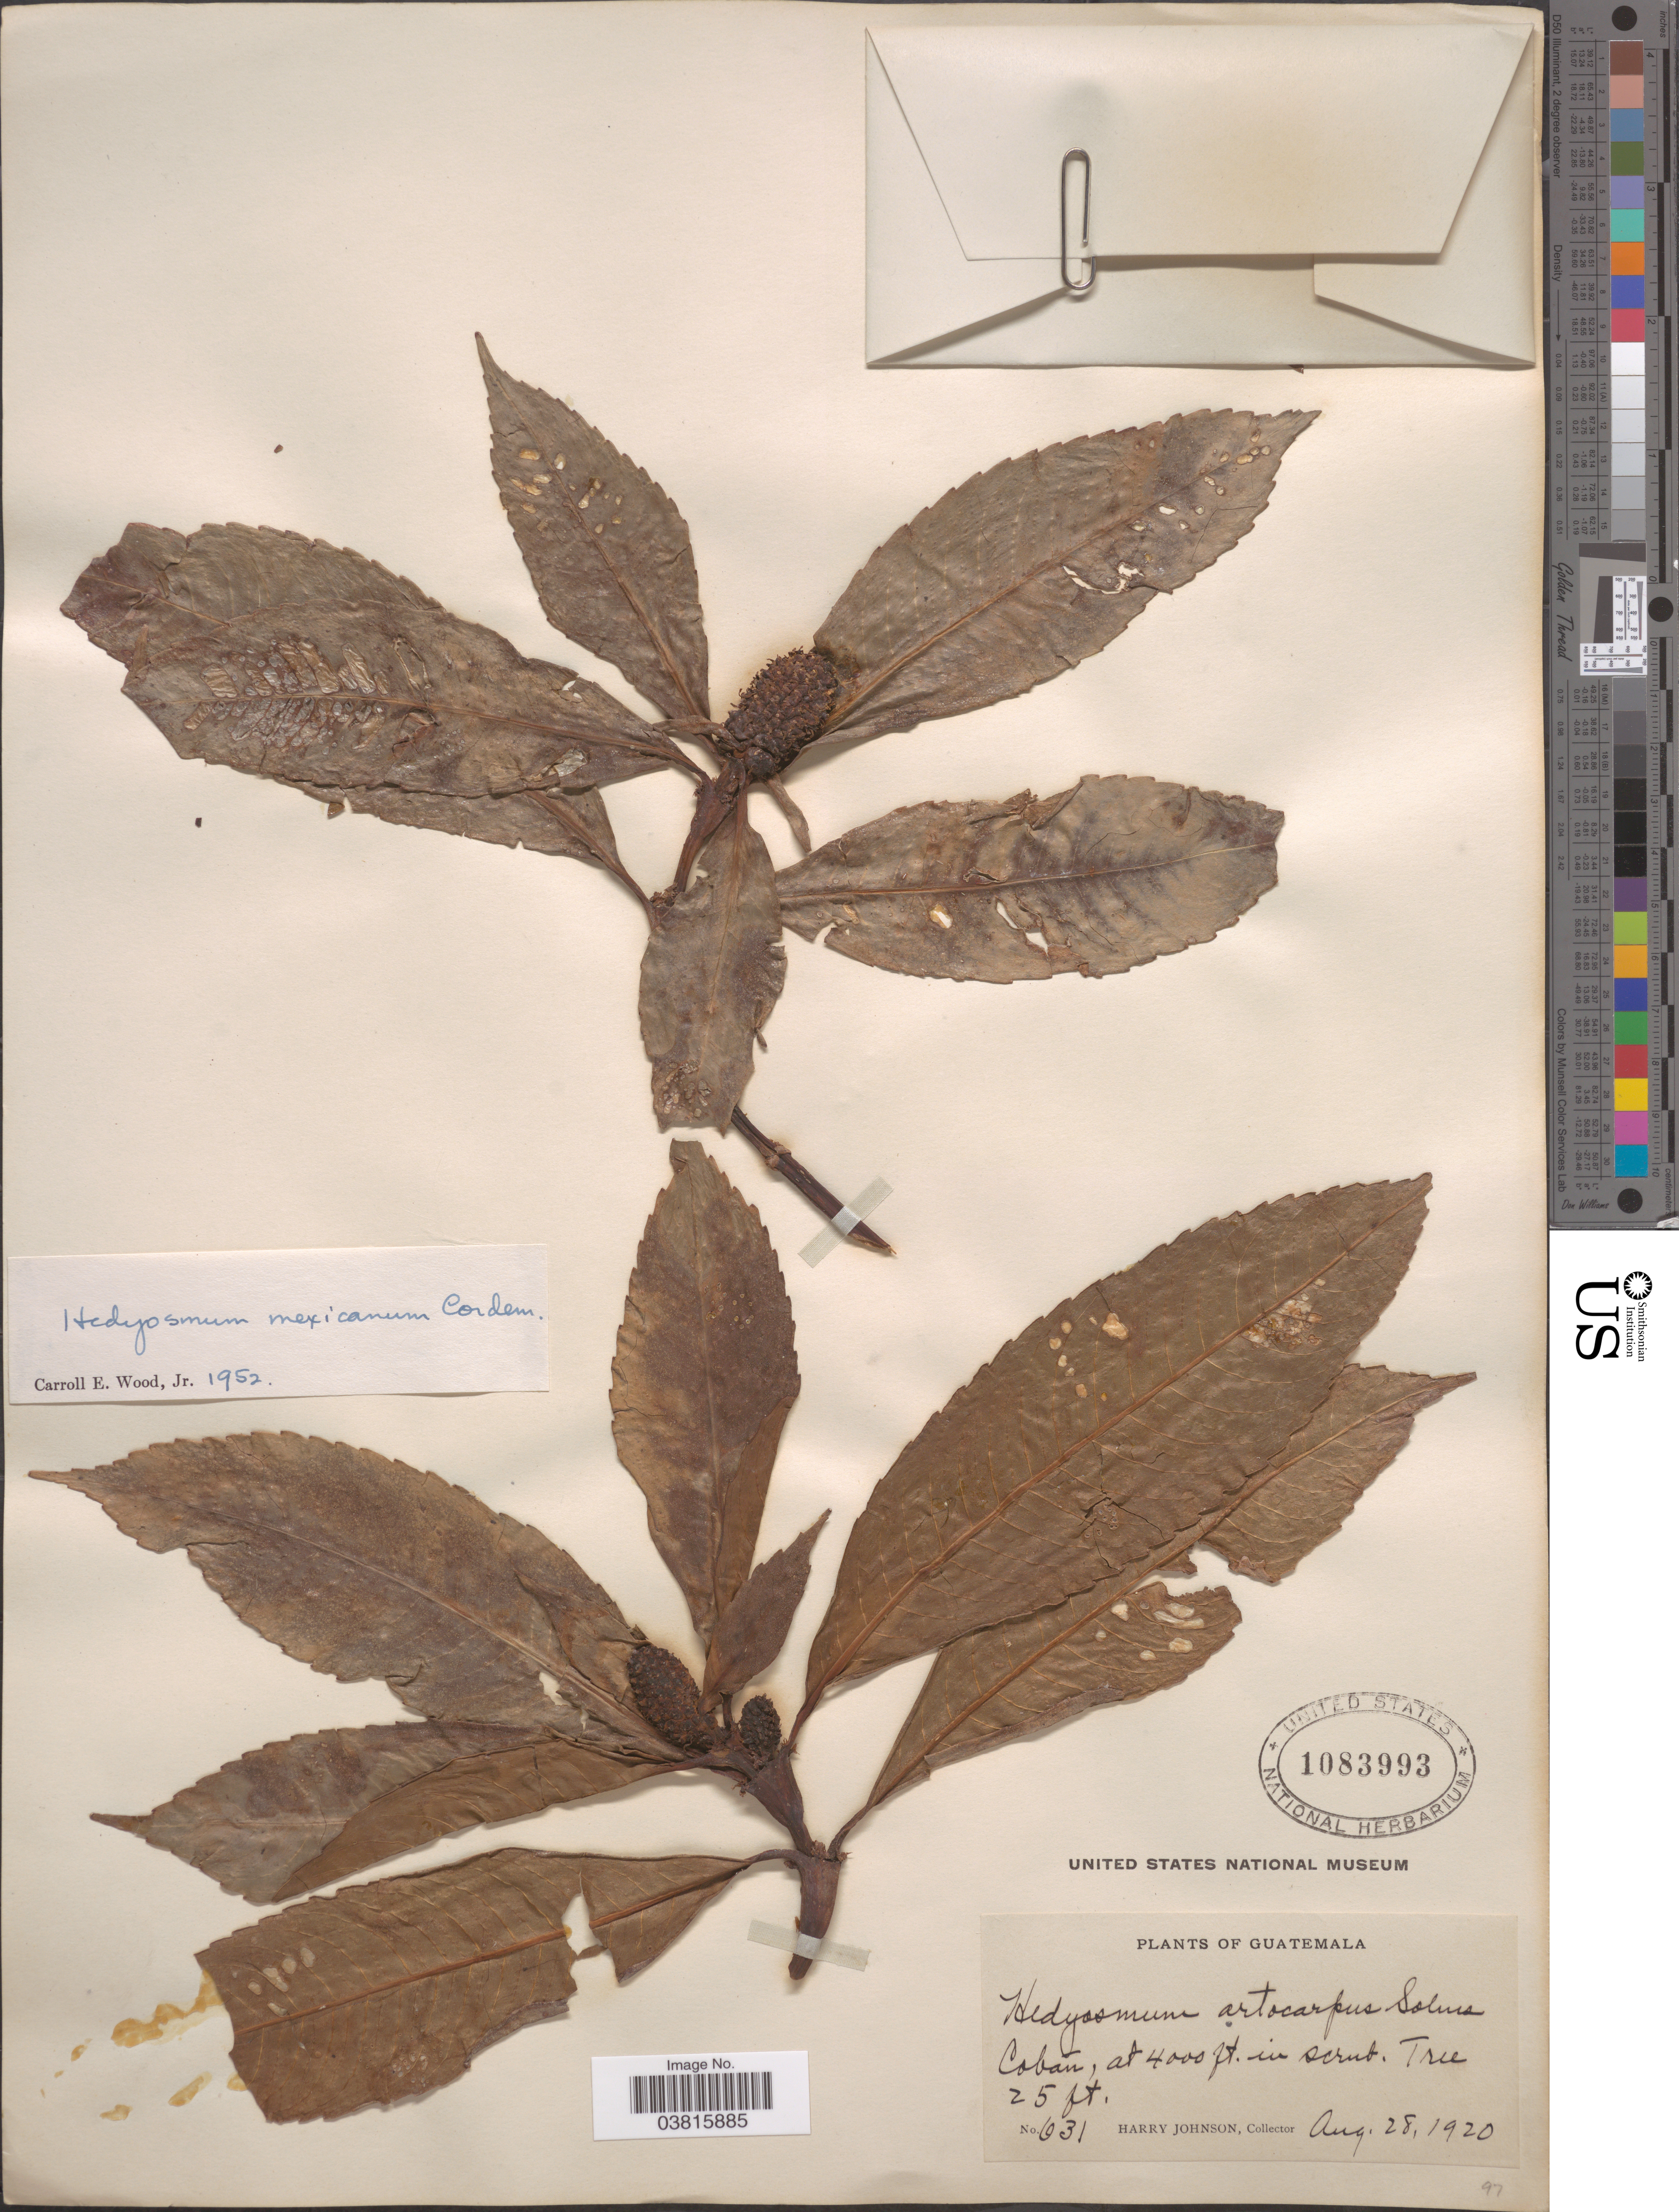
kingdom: Plantae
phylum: Tracheophyta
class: Magnoliopsida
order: Chloranthales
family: Chloranthaceae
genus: Hedyosmum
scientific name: Hedyosmum artocarpus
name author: Solms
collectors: H. Johnson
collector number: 631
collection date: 1920-08-28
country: Guatemala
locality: Cobán.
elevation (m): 1219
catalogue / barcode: US 1083993